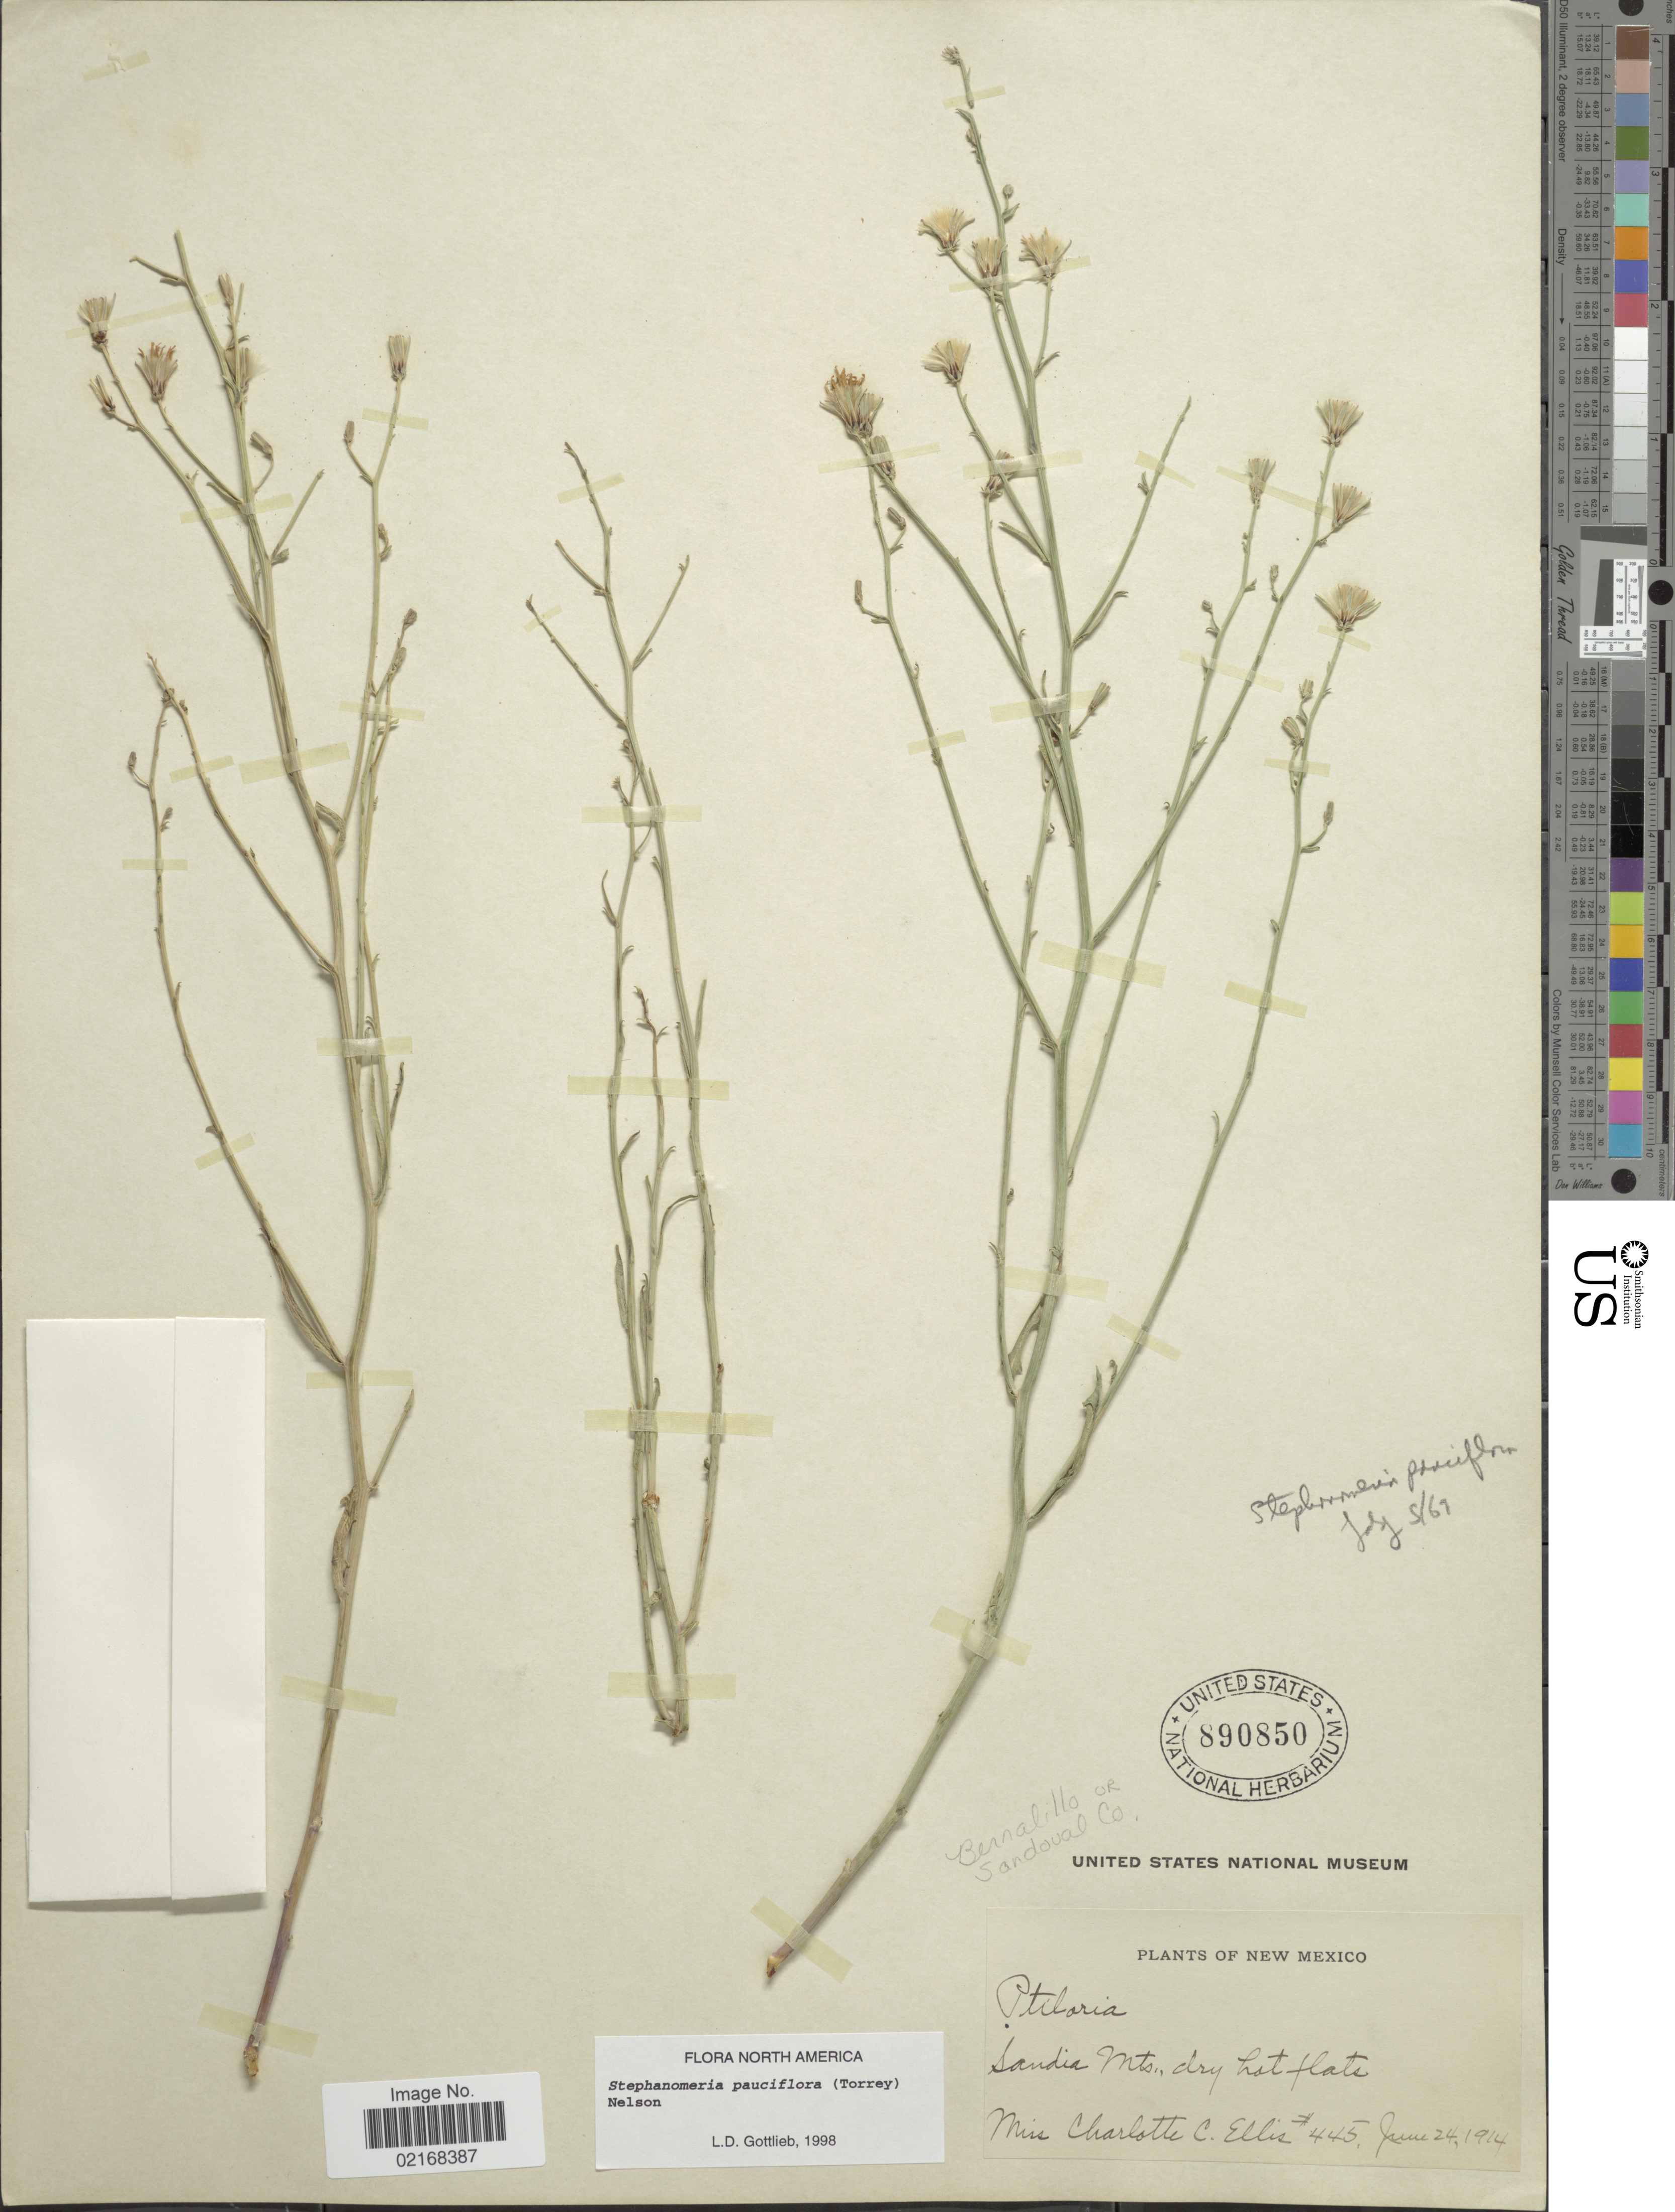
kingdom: Plantae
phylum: Tracheophyta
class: Magnoliopsida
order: Asterales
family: Asteraceae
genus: Stephanomeria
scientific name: Stephanomeria pauciflora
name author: (Torr.) A. Nelson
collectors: C. C. Ellis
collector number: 445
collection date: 1914-06-24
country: United States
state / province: New Mexico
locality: Sandia Mts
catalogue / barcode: US 890850